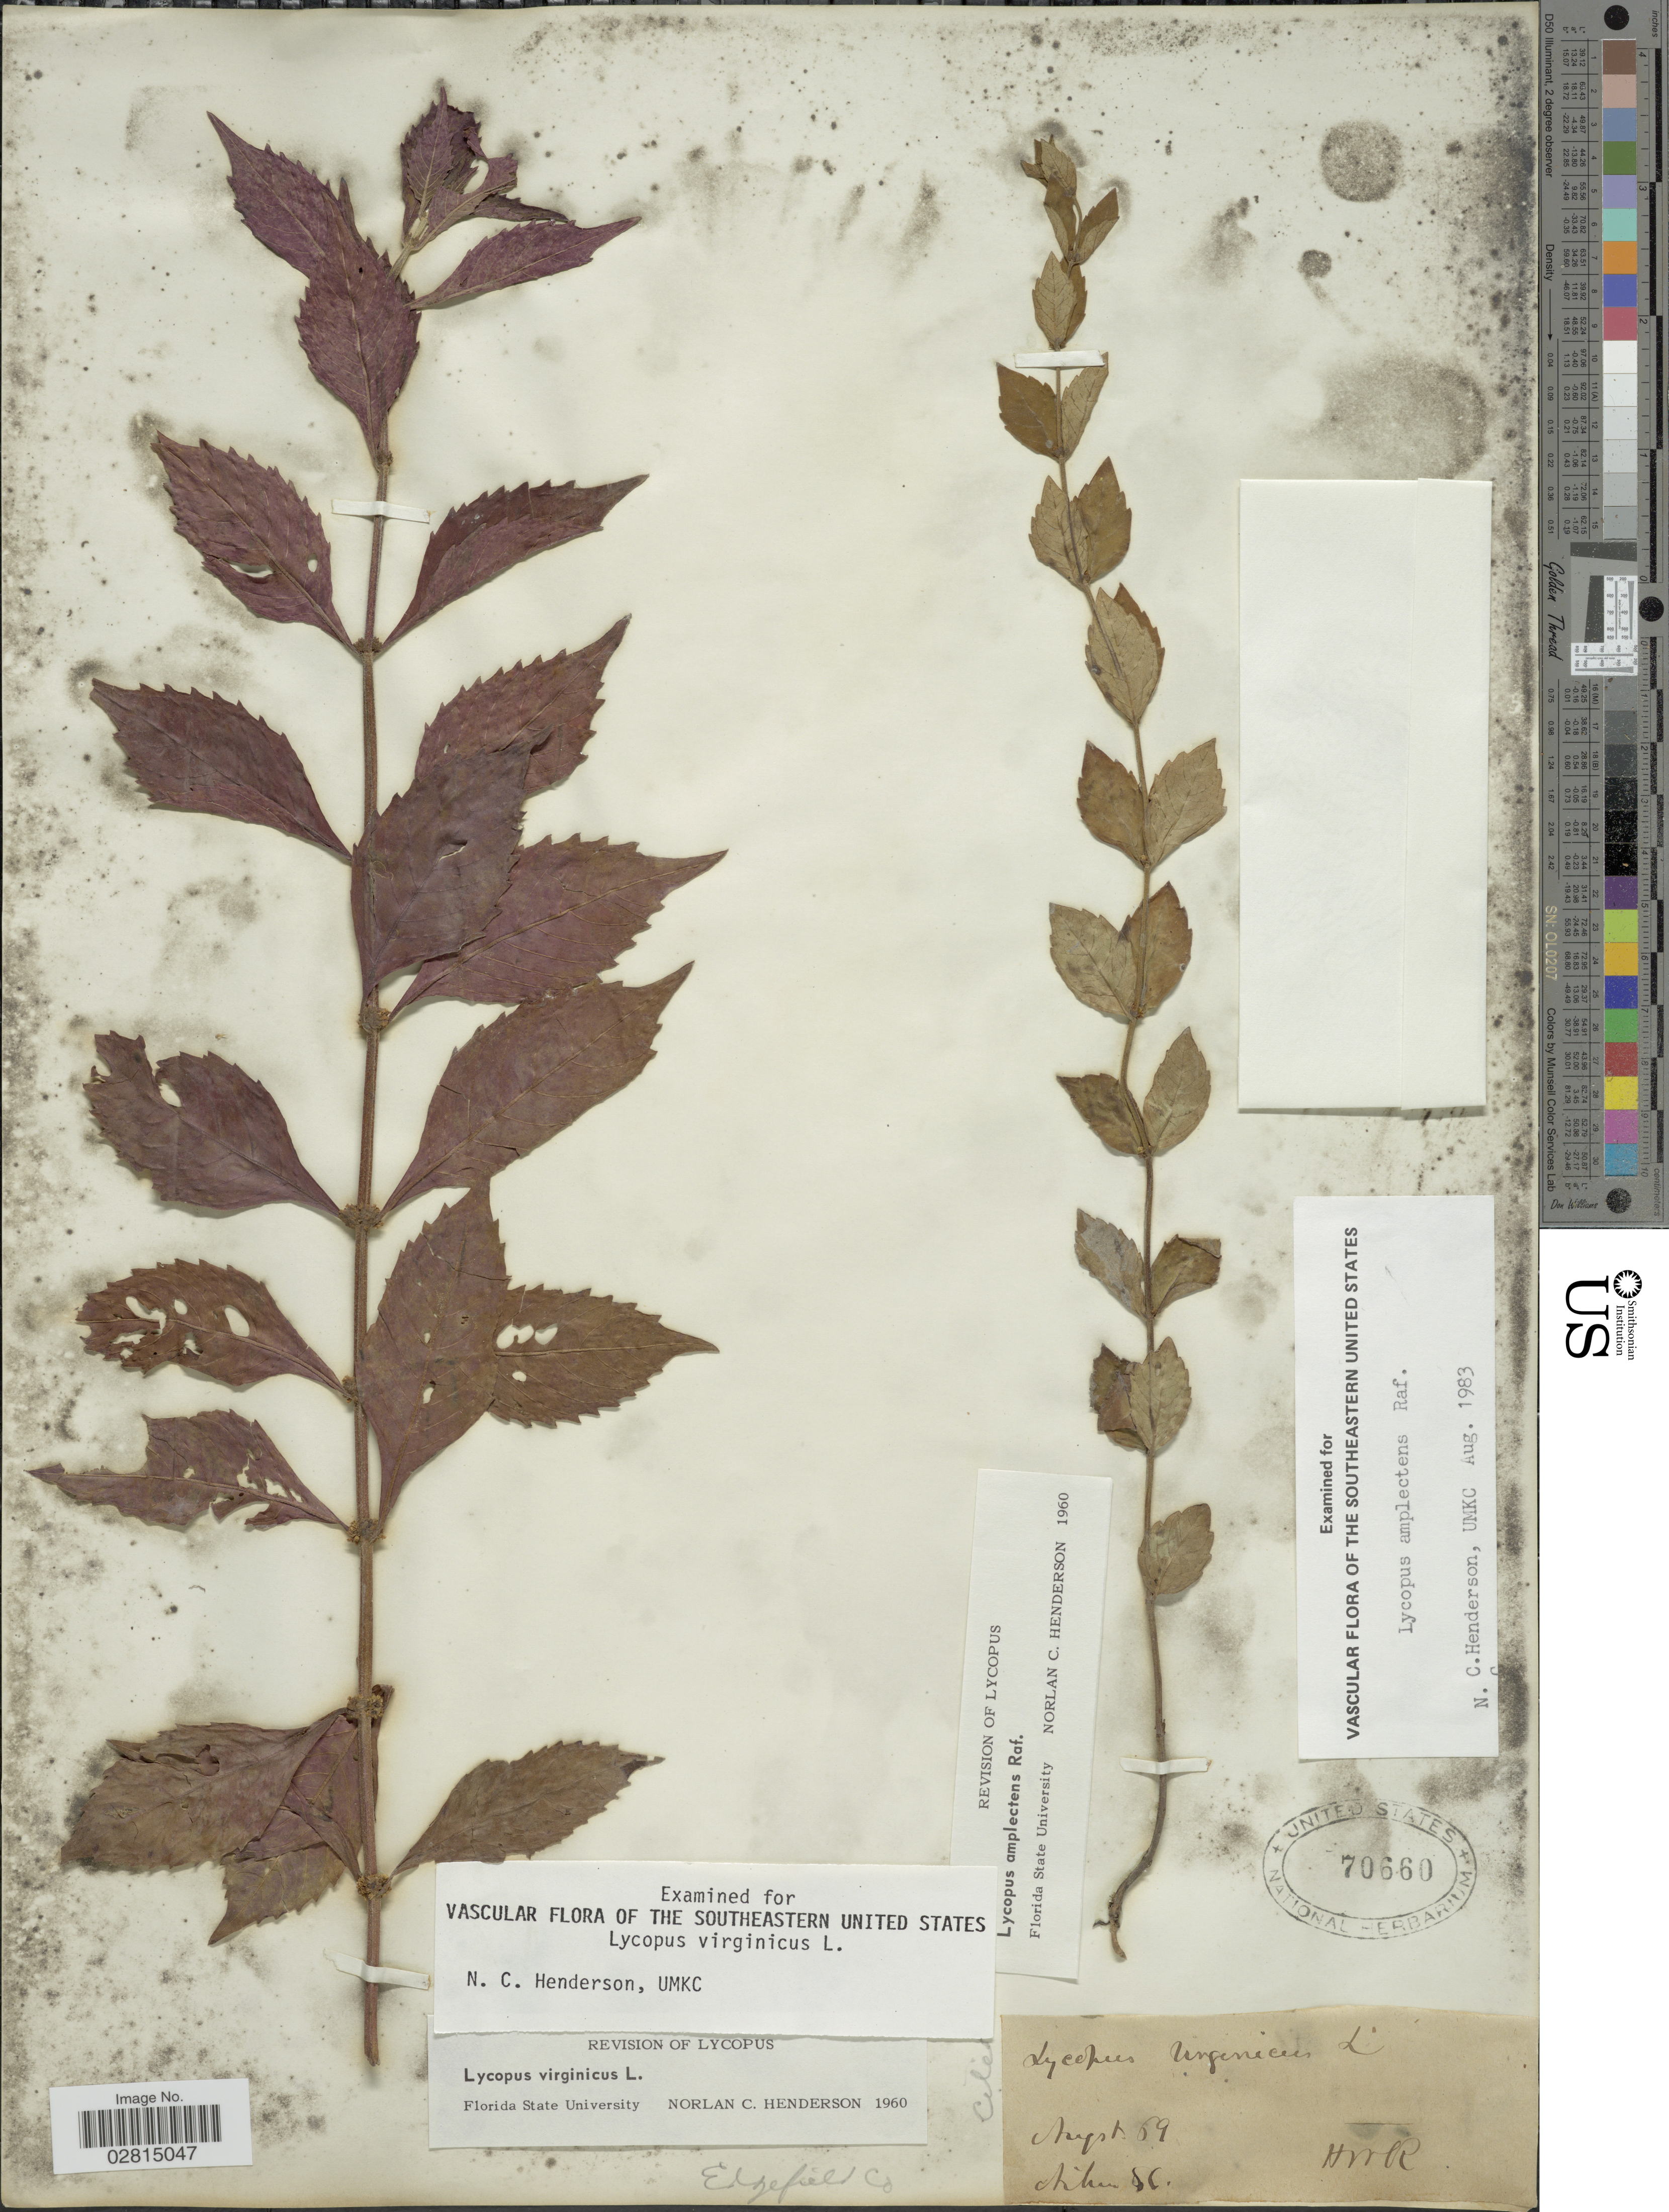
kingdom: Plantae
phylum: Tracheophyta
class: Magnoliopsida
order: Lamiales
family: Lamiaceae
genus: Lycopus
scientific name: Lycopus virginicus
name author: L.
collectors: HWR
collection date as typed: Transcribed d/m/y: /8/69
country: United States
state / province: South Carolina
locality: Edgefield Co, Aiken, S.C.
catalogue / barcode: US 70660